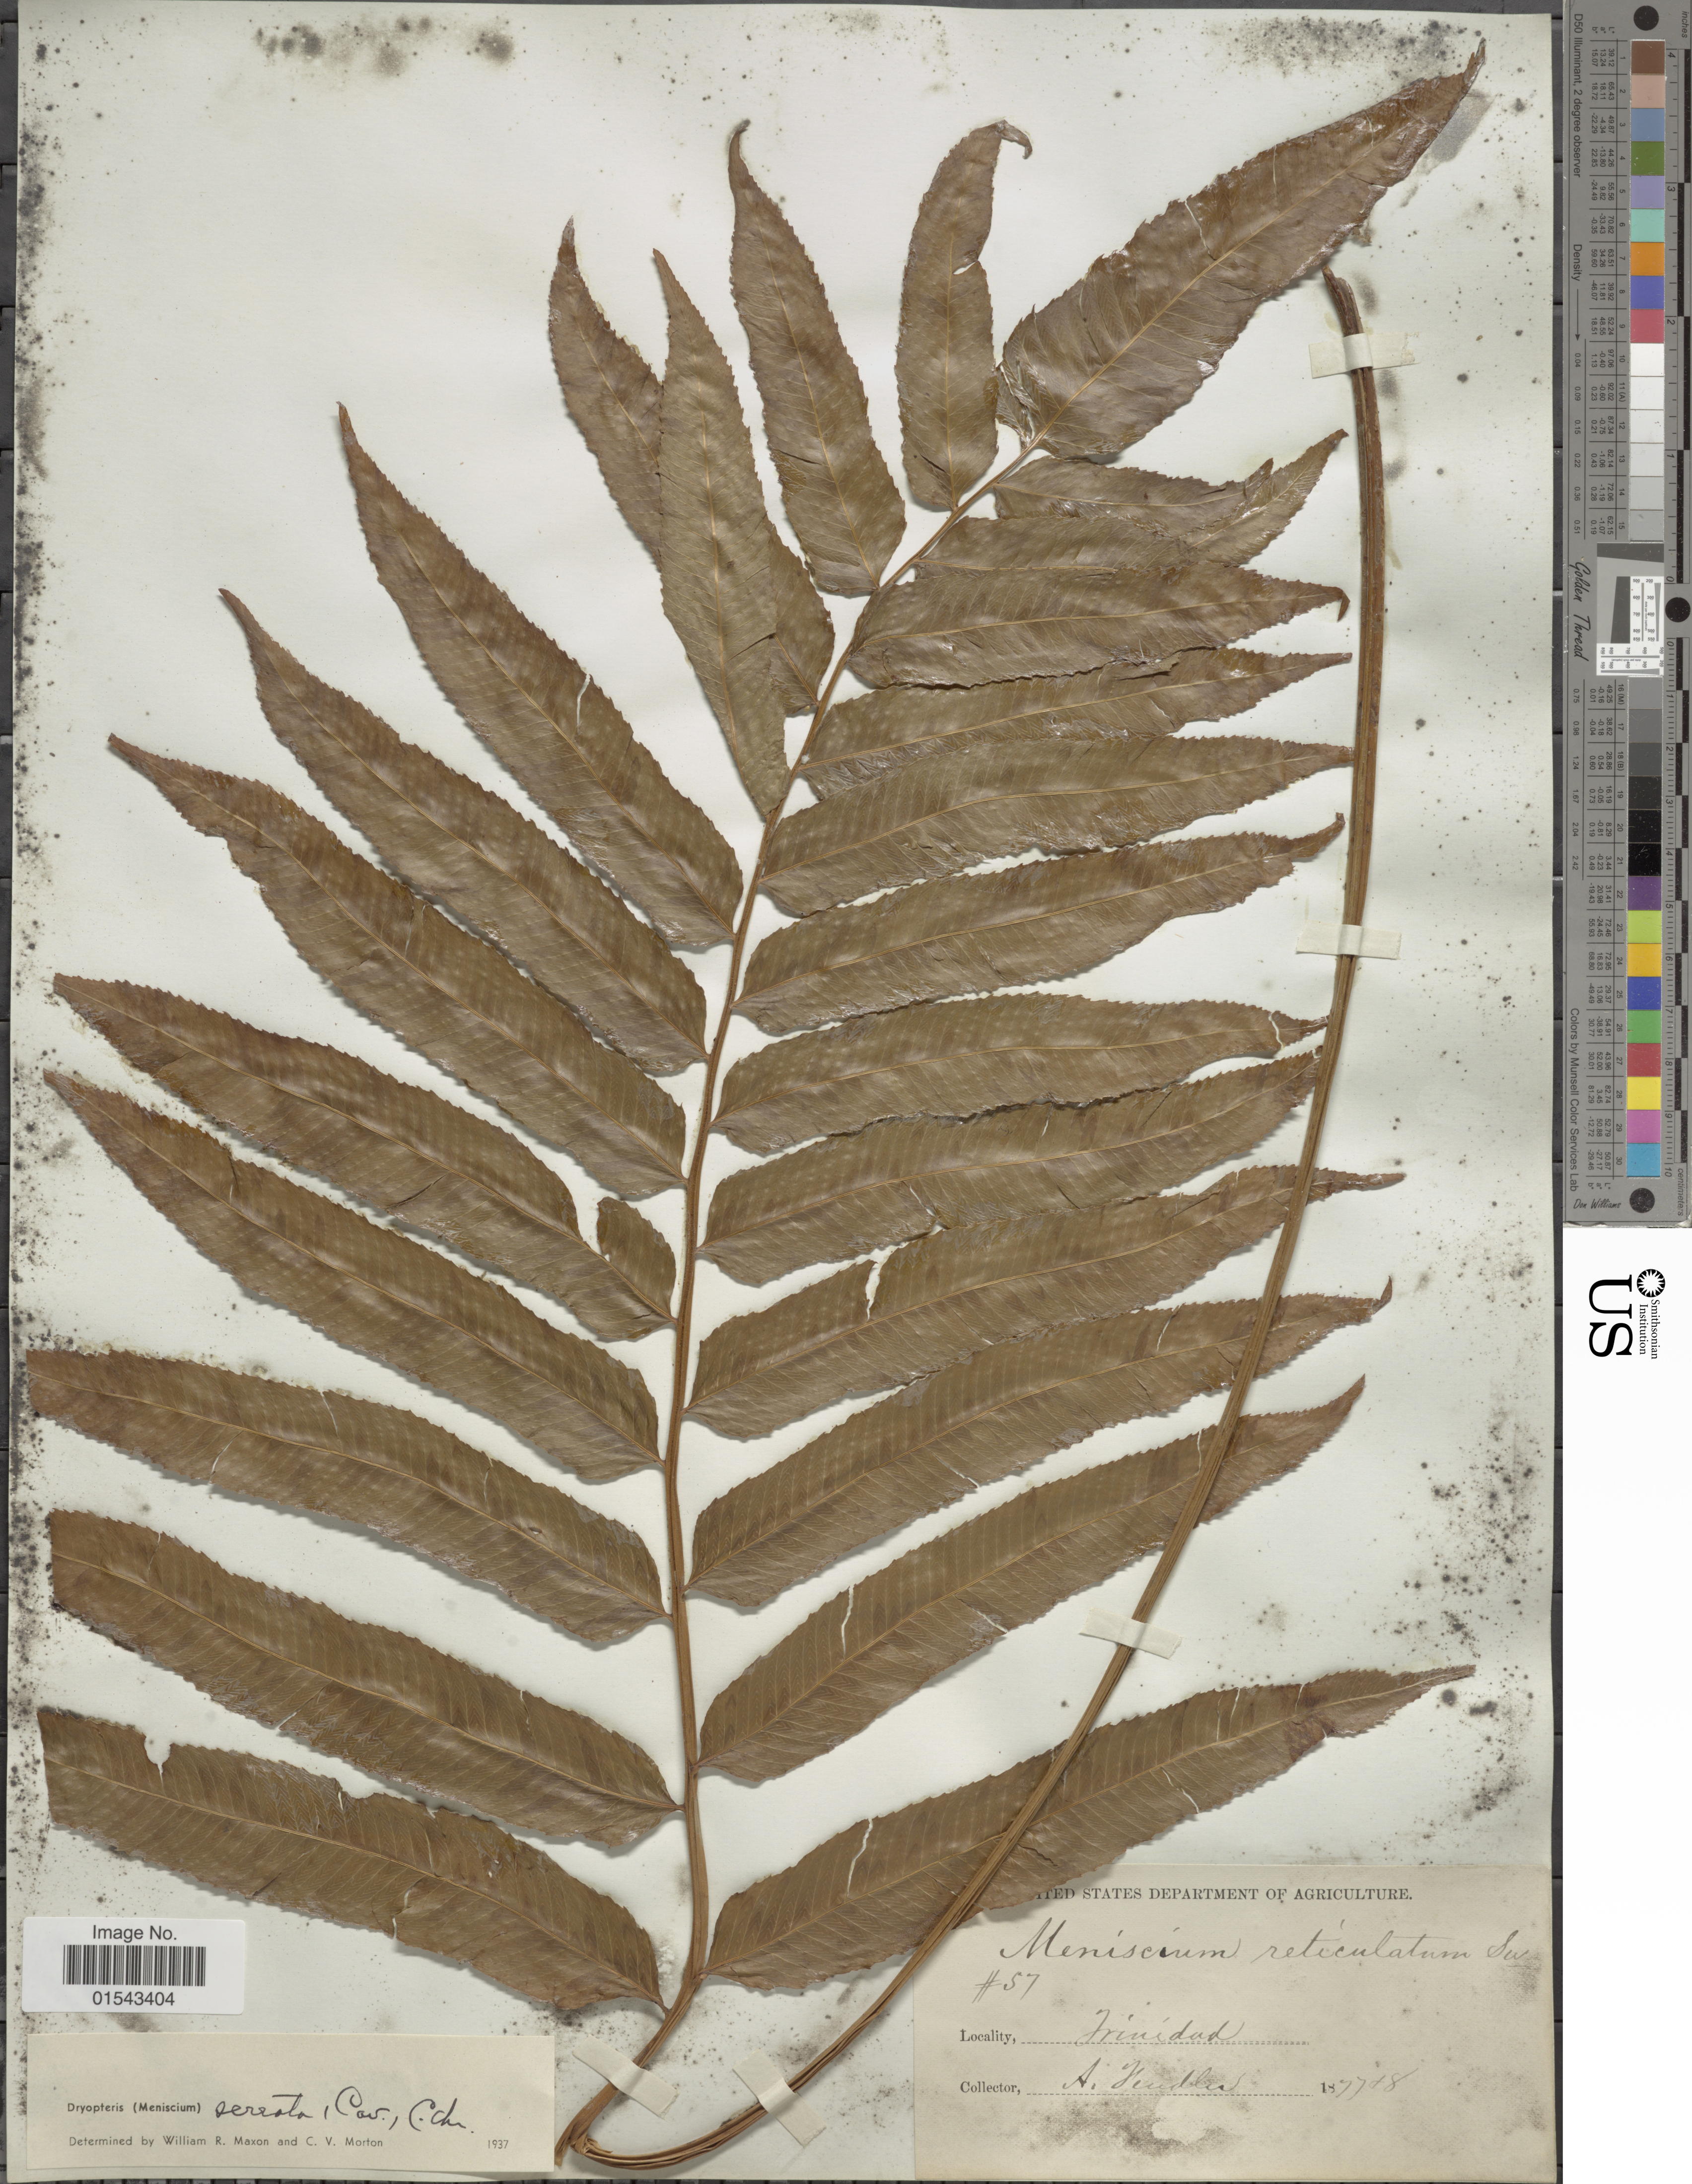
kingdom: Plantae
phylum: Tracheophyta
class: Polypodiopsida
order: Polypodiales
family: Thelypteridaceae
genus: Meniscium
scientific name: Meniscium serratum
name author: Cav.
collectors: A. Fendler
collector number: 57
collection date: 1877/1878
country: Trinidad and Tobago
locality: Trinidad